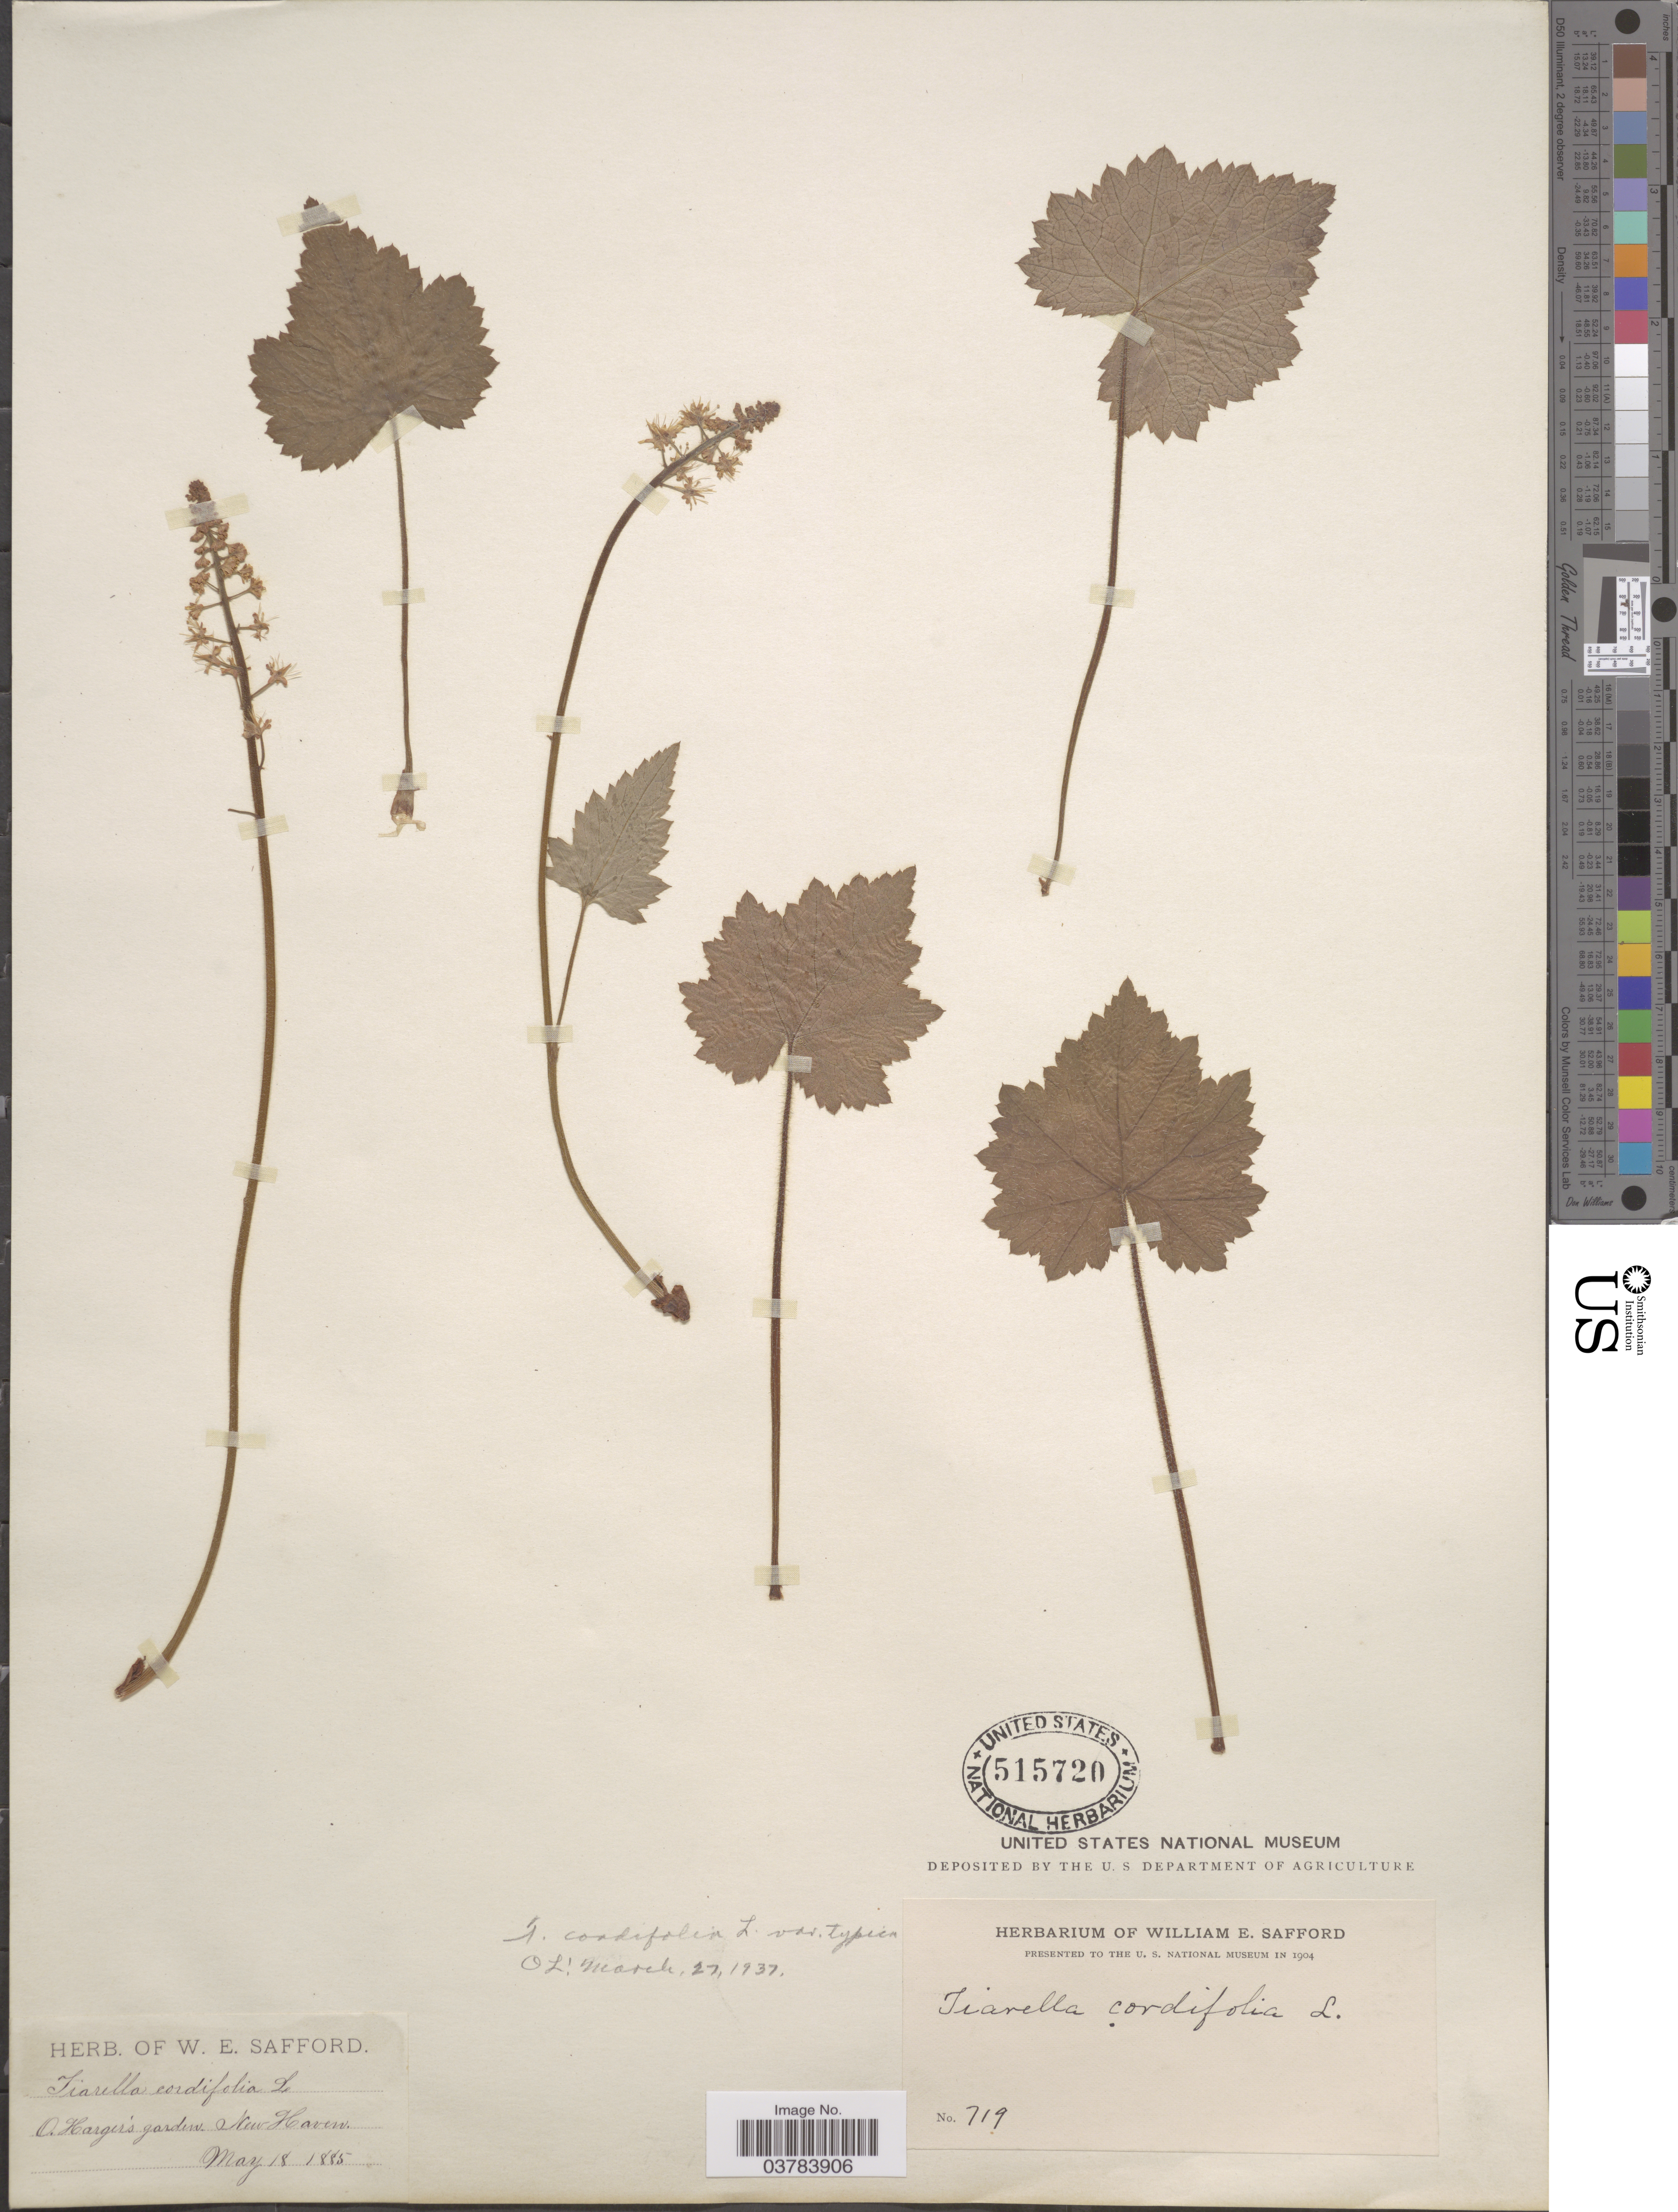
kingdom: Plantae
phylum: Tracheophyta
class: Magnoliopsida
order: Saxifragales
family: Saxifragaceae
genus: Tiarella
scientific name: Tiarella cordifolia var. typica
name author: Lakela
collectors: ex herb. W. E. Safford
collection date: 1885-05-18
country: United States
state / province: Connecticut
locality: O. Harger's garden. New Haven.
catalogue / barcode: US 515720